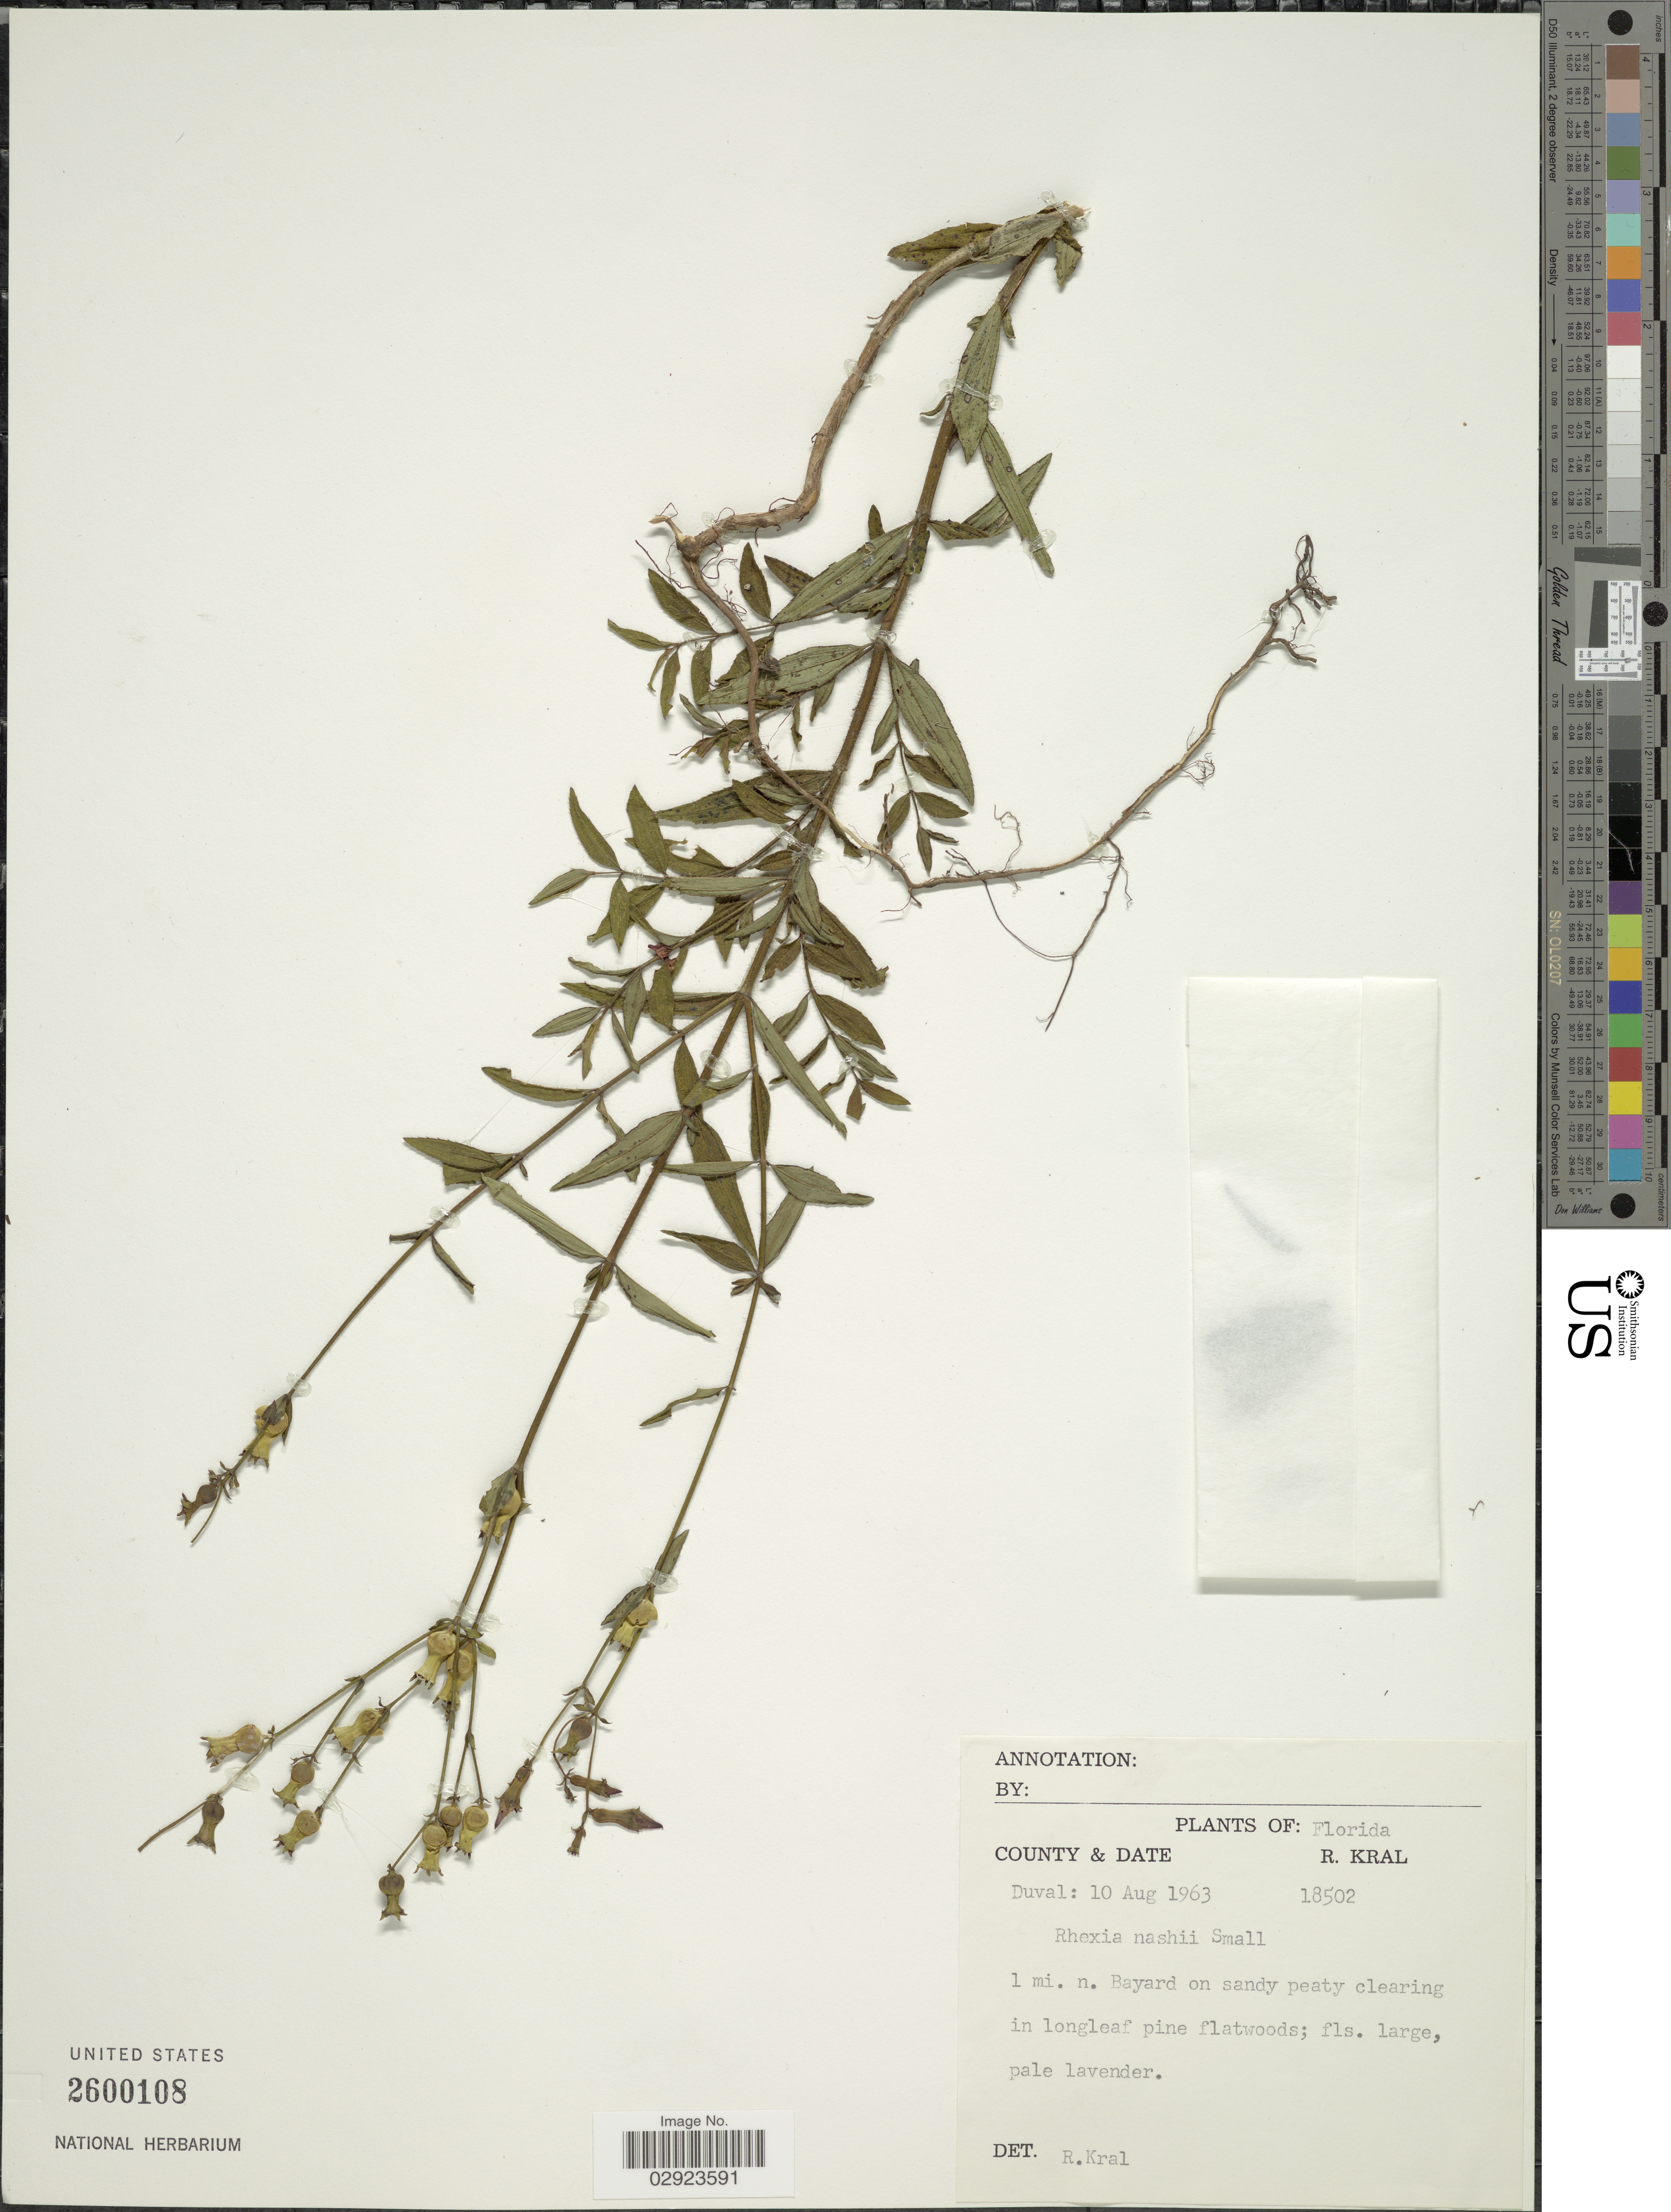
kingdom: Plantae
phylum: Tracheophyta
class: Magnoliopsida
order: Myrtales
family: Melastomataceae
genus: Rhexia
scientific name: Rhexia nashii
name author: Small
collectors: R. Kral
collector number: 18502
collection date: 1963-08-10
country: United States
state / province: Florida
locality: Duval. 1 mi. n. Bayard.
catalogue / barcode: US 2600108